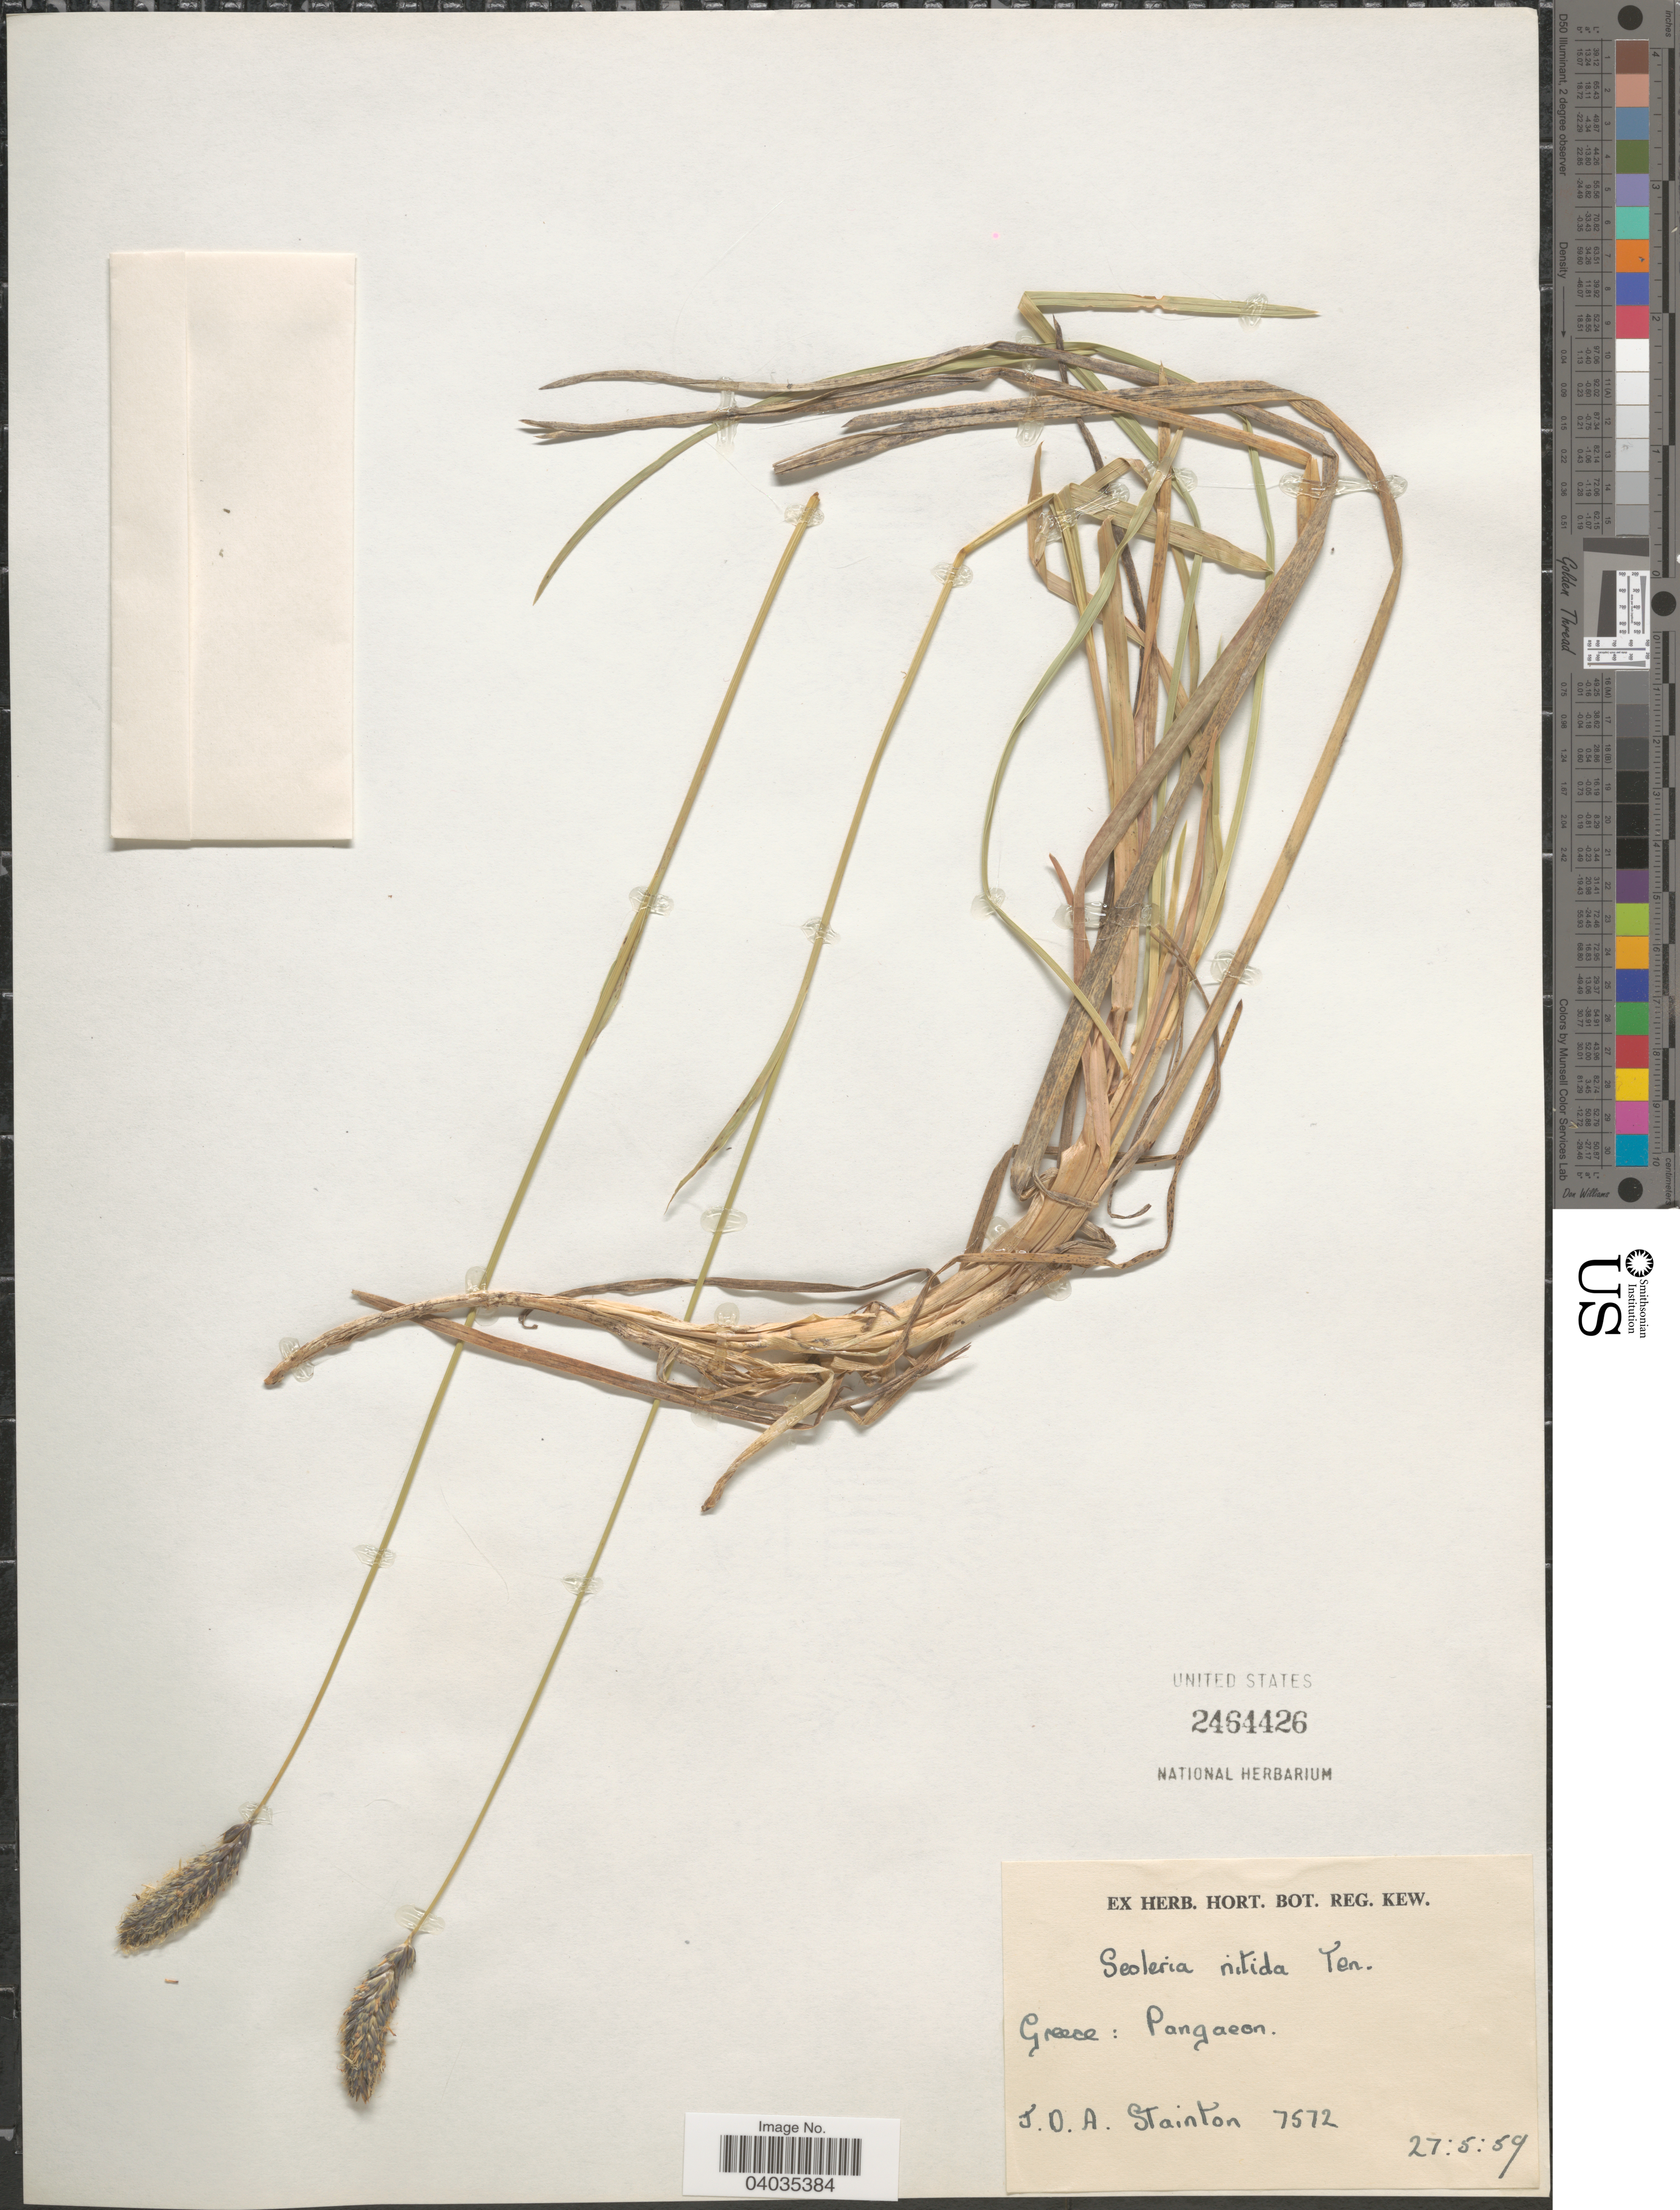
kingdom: Plantae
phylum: Tracheophyta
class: Liliopsida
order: Poales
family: Poaceae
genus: Sesleria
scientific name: Sesleria nitida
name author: Ten.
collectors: J. Stainton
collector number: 7572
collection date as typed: Transcribed d/m/y: 27/5/59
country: Greece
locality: Pangaion.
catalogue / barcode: US 2464426